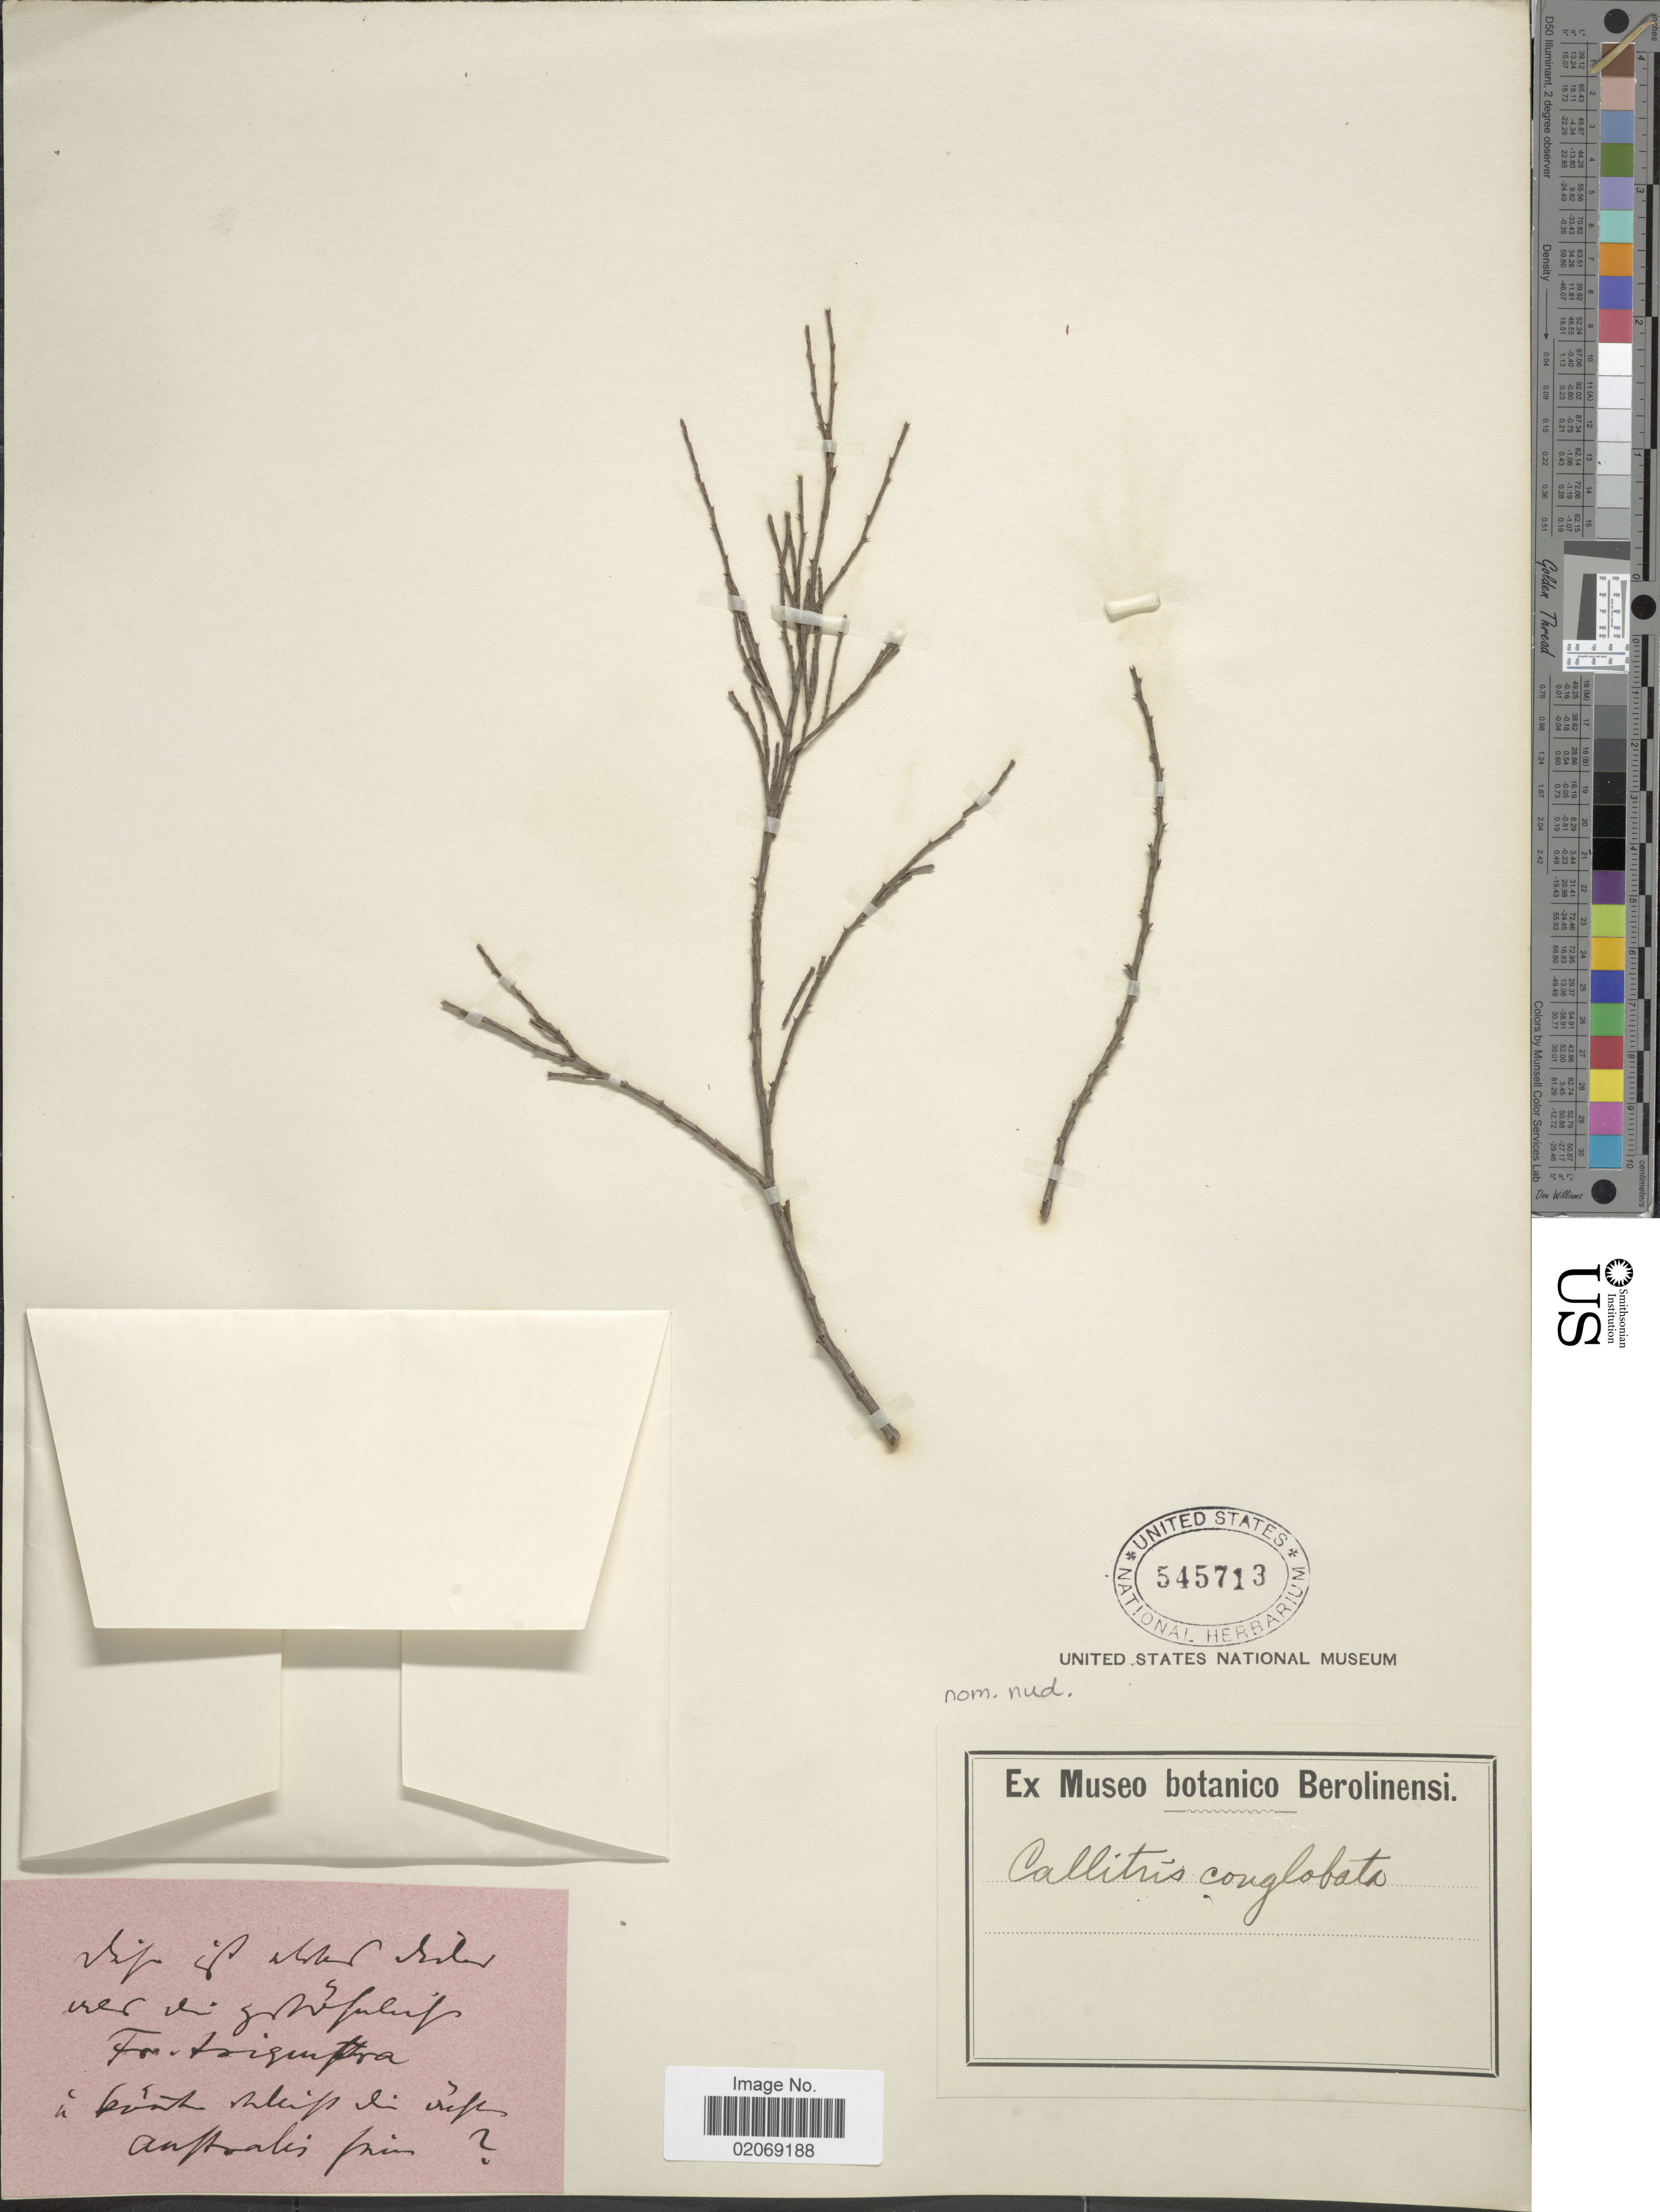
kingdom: Plantae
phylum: Tracheophyta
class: Pinopsida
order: Pinales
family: Cupressaceae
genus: Callitris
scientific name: Callitris sp.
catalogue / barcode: US 545713